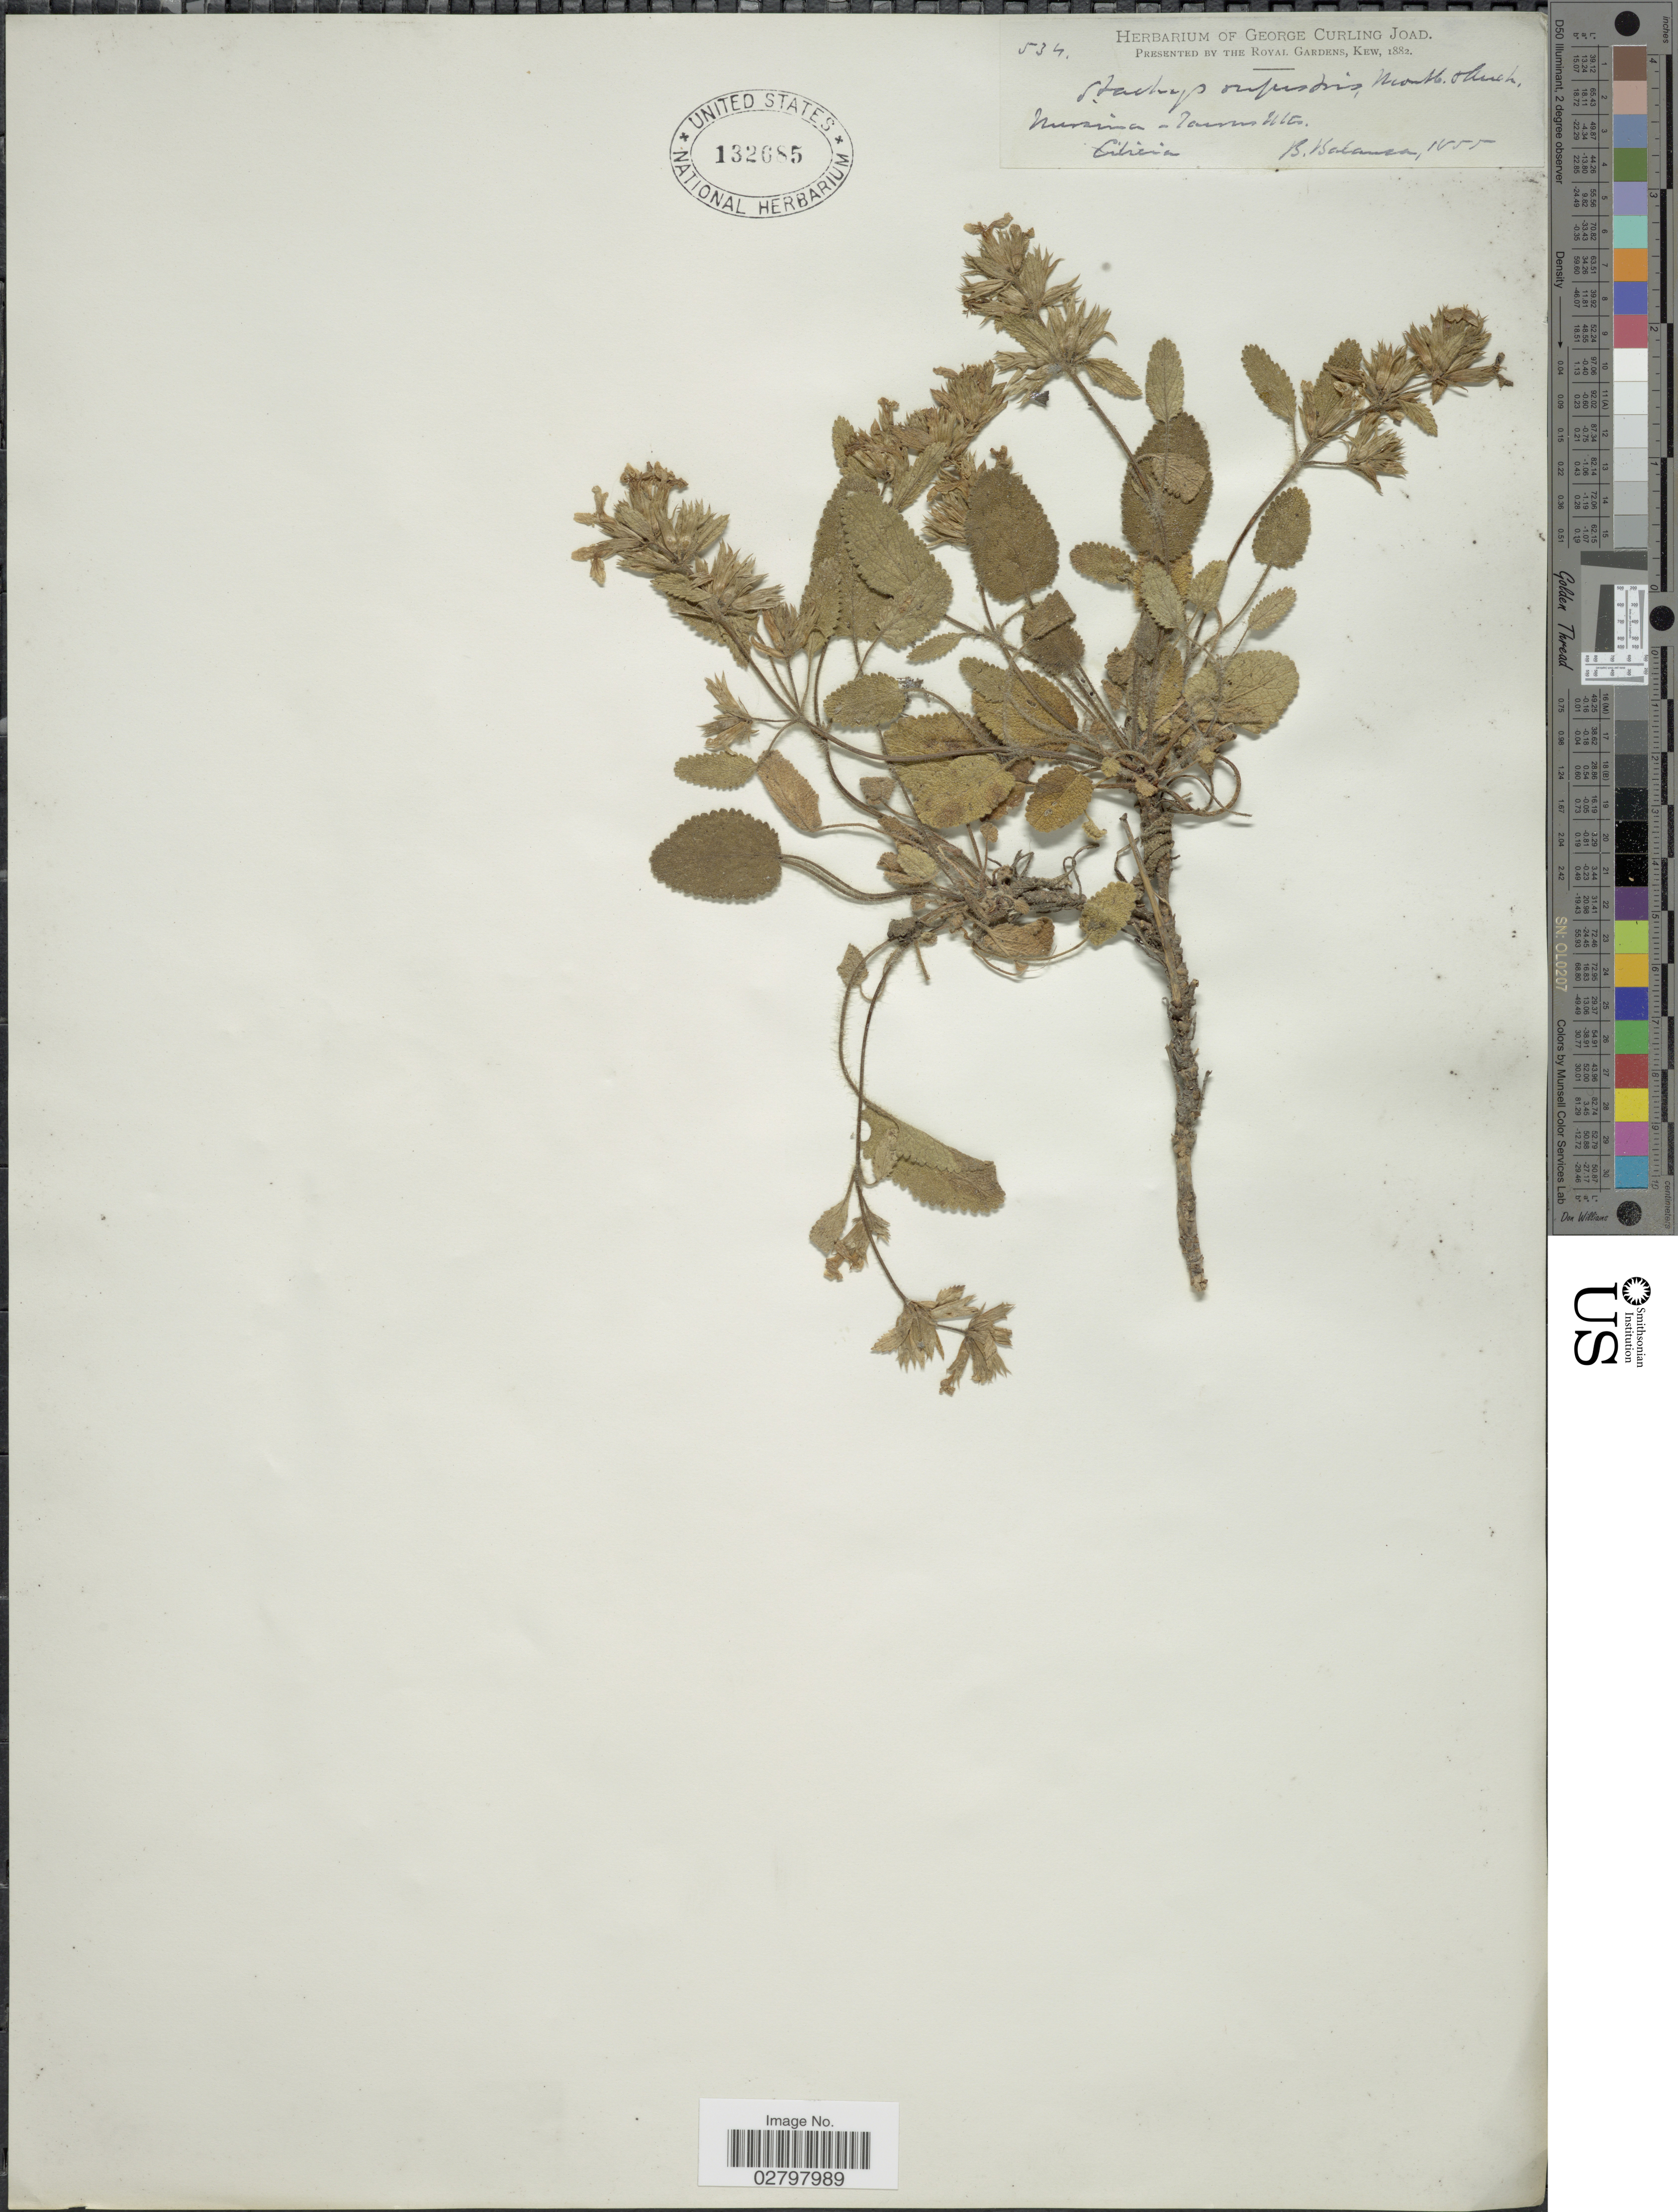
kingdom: Plantae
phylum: Tracheophyta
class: Magnoliopsida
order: Lamiales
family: Lamiaceae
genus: Stachys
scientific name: Stachys rupestris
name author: Montbret & Aucher ex Benth.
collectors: B. Balansa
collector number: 534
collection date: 1855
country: Turkey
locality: Nuraina - Taurus Mts., Cilicia. [interpreted]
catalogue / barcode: US 132685